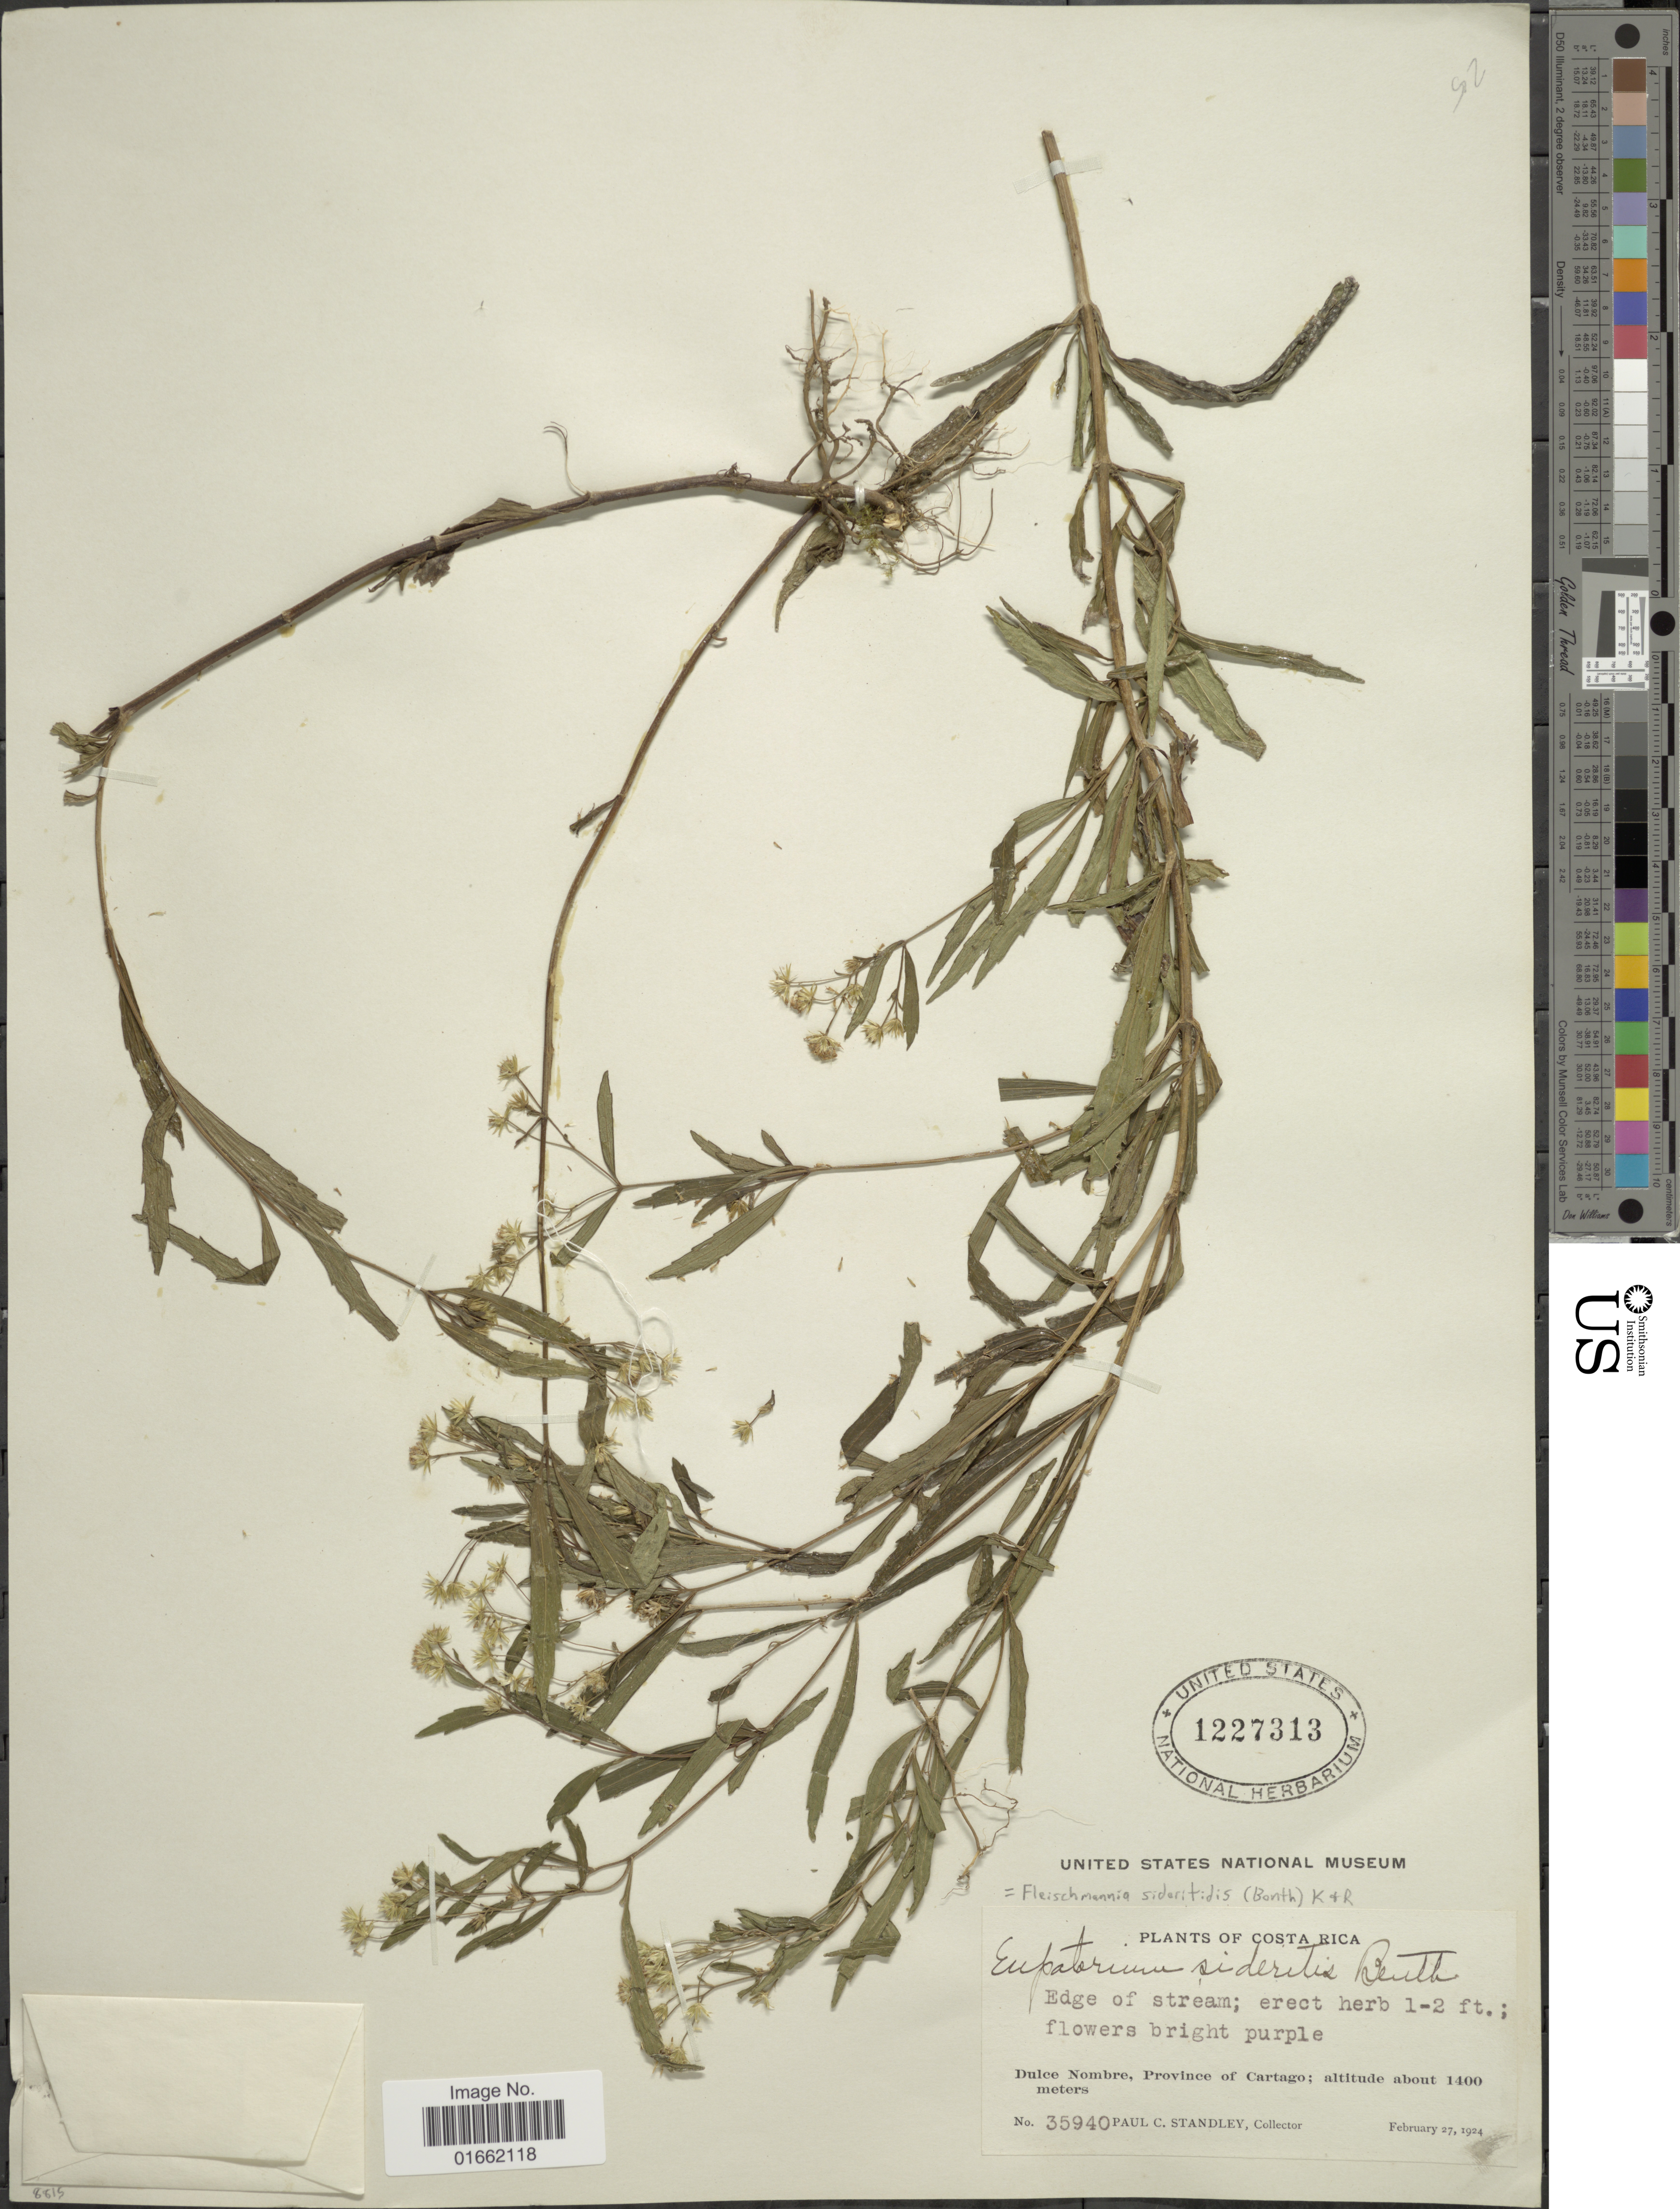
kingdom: Plantae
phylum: Tracheophyta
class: Magnoliopsida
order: Asterales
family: Asteraceae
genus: Fleischmannia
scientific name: Fleischmannia sideritides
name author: (Benth. in Oerst.) R.M. King & H. Rob.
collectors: P. C. Standley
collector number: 35940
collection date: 1924-02-27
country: Costa Rica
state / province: Cartago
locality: Dulce Nombre, Province of Cartago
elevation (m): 1400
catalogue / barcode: US 1227313